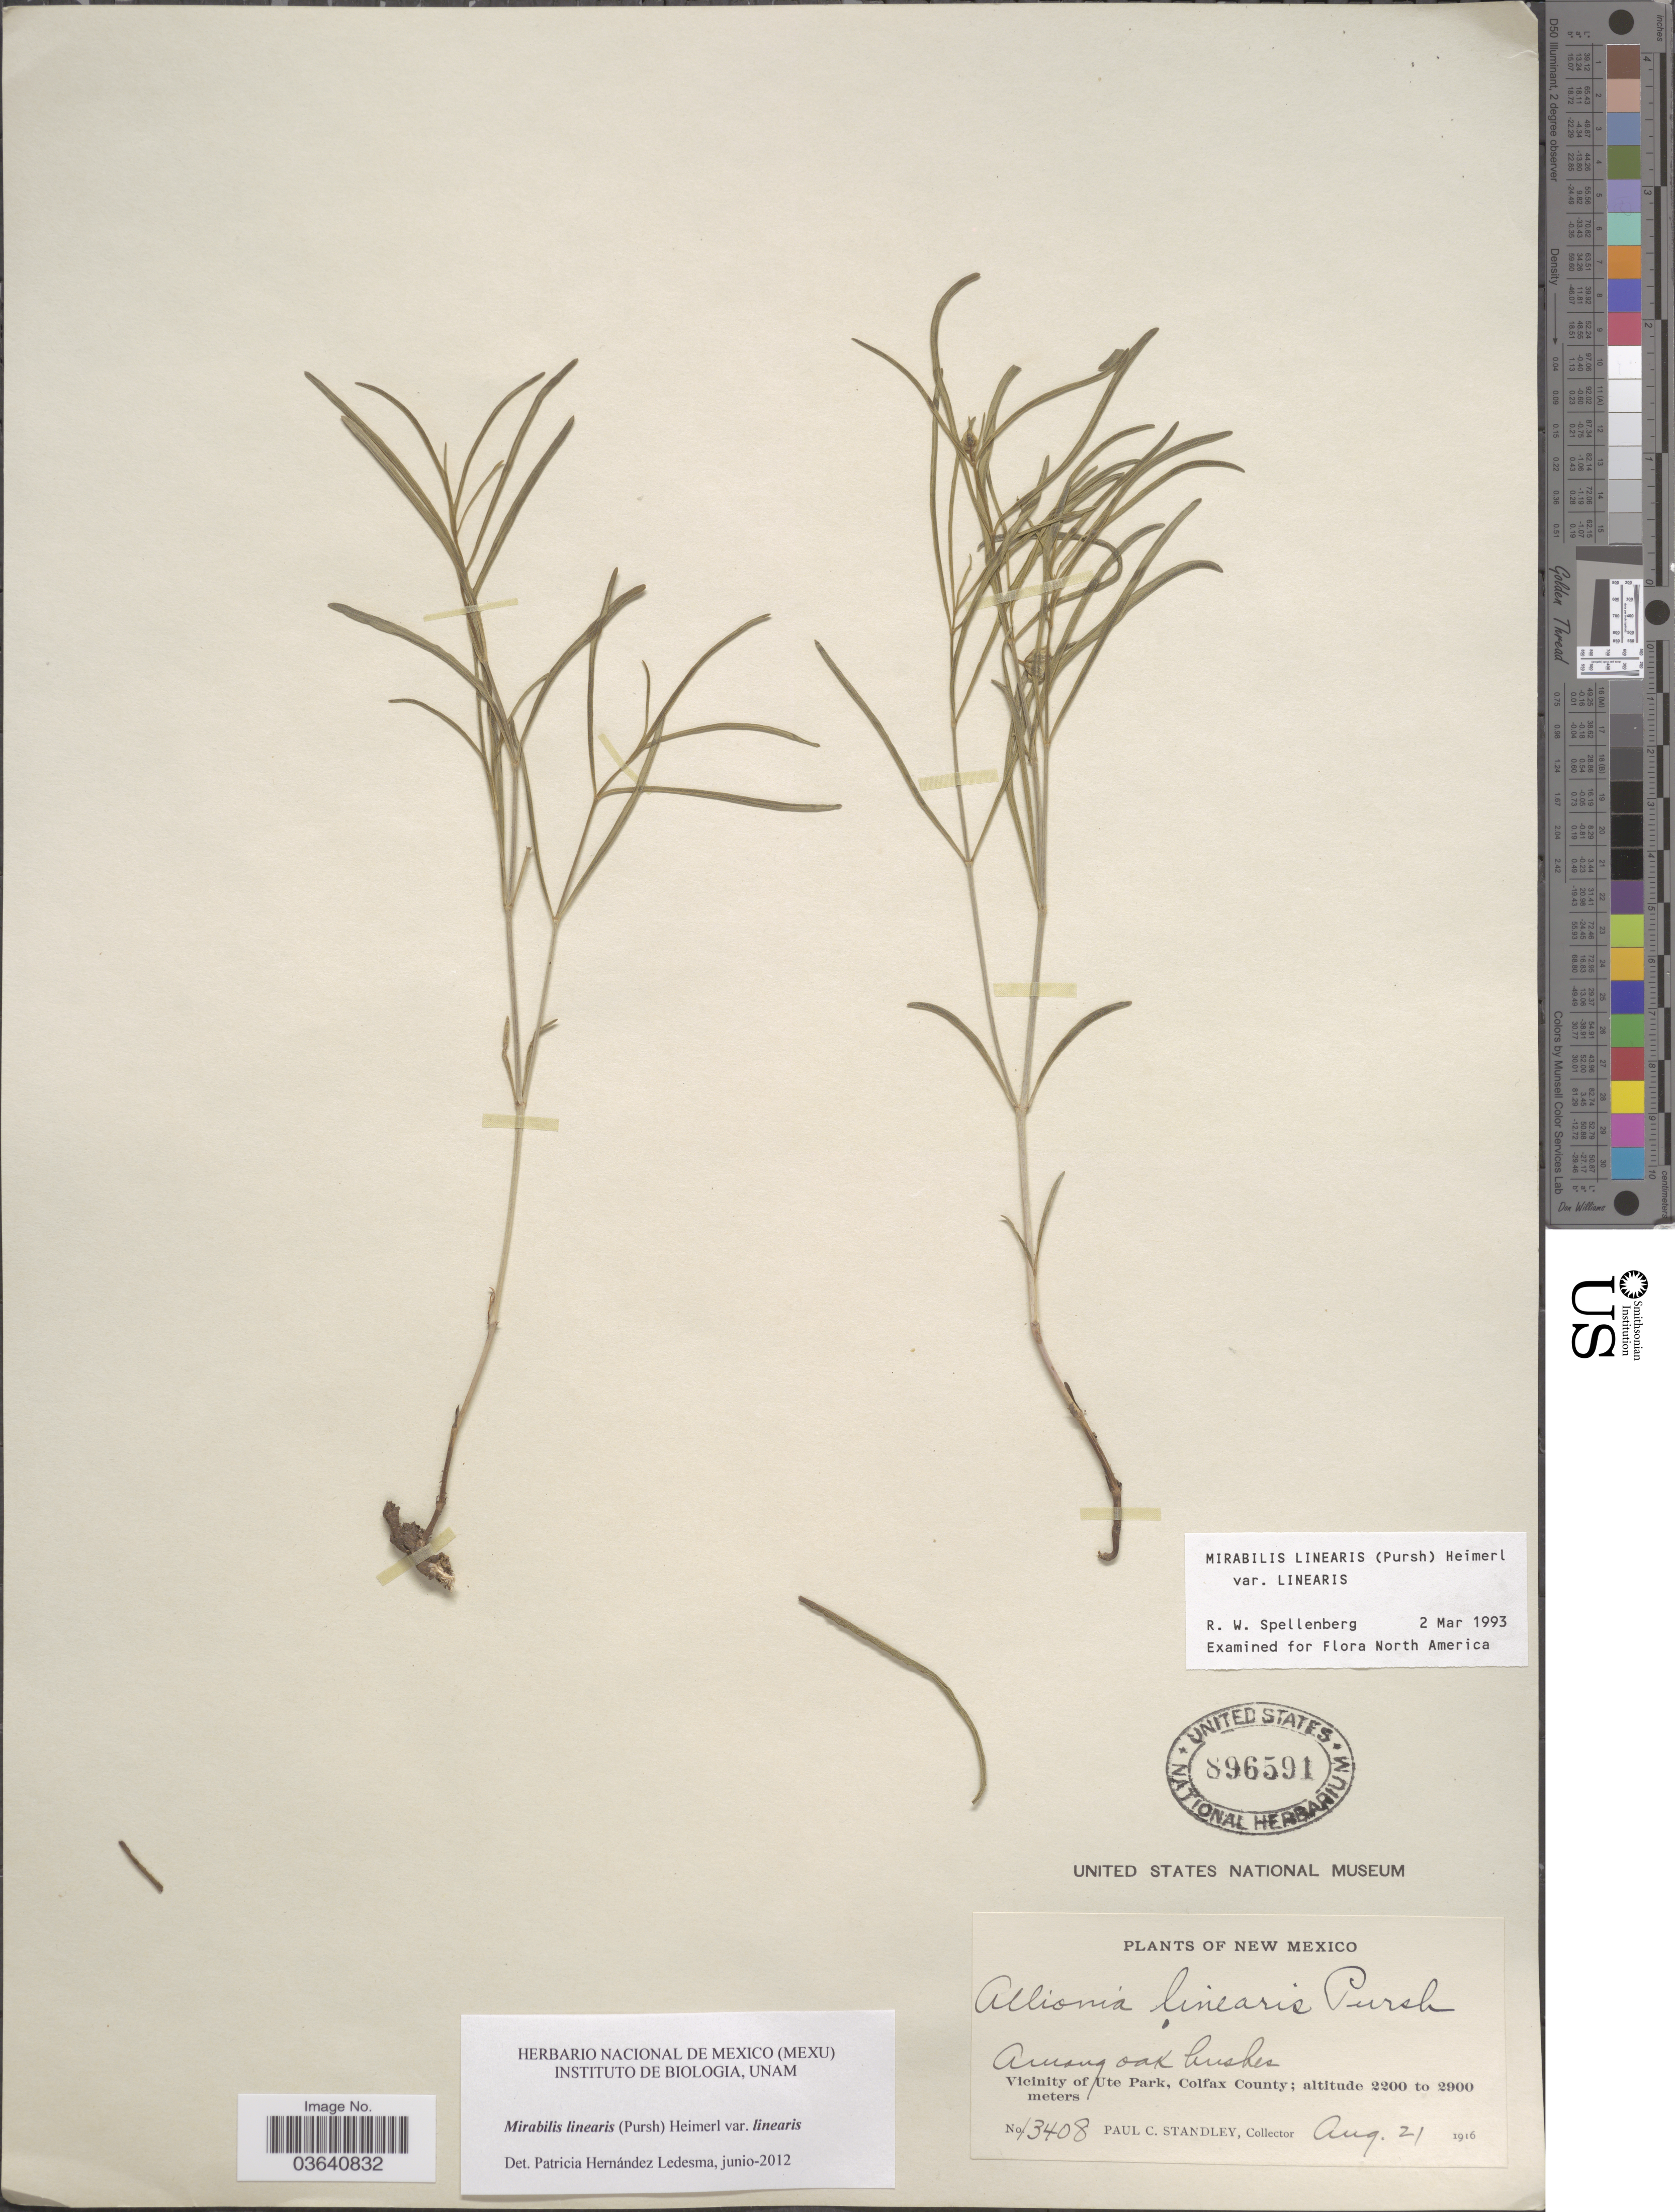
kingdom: Plantae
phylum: Tracheophyta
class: Magnoliopsida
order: Caryophyllales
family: Nyctaginaceae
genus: Mirabilis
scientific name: Mirabilis linearis var. linearis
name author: (Pursh) Heimerl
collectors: P. C. Standley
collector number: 13408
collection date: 1916-08-21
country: United States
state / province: New Mexico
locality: Vicinity of Ute Park, Colfax County.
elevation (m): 2200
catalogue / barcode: US 896591